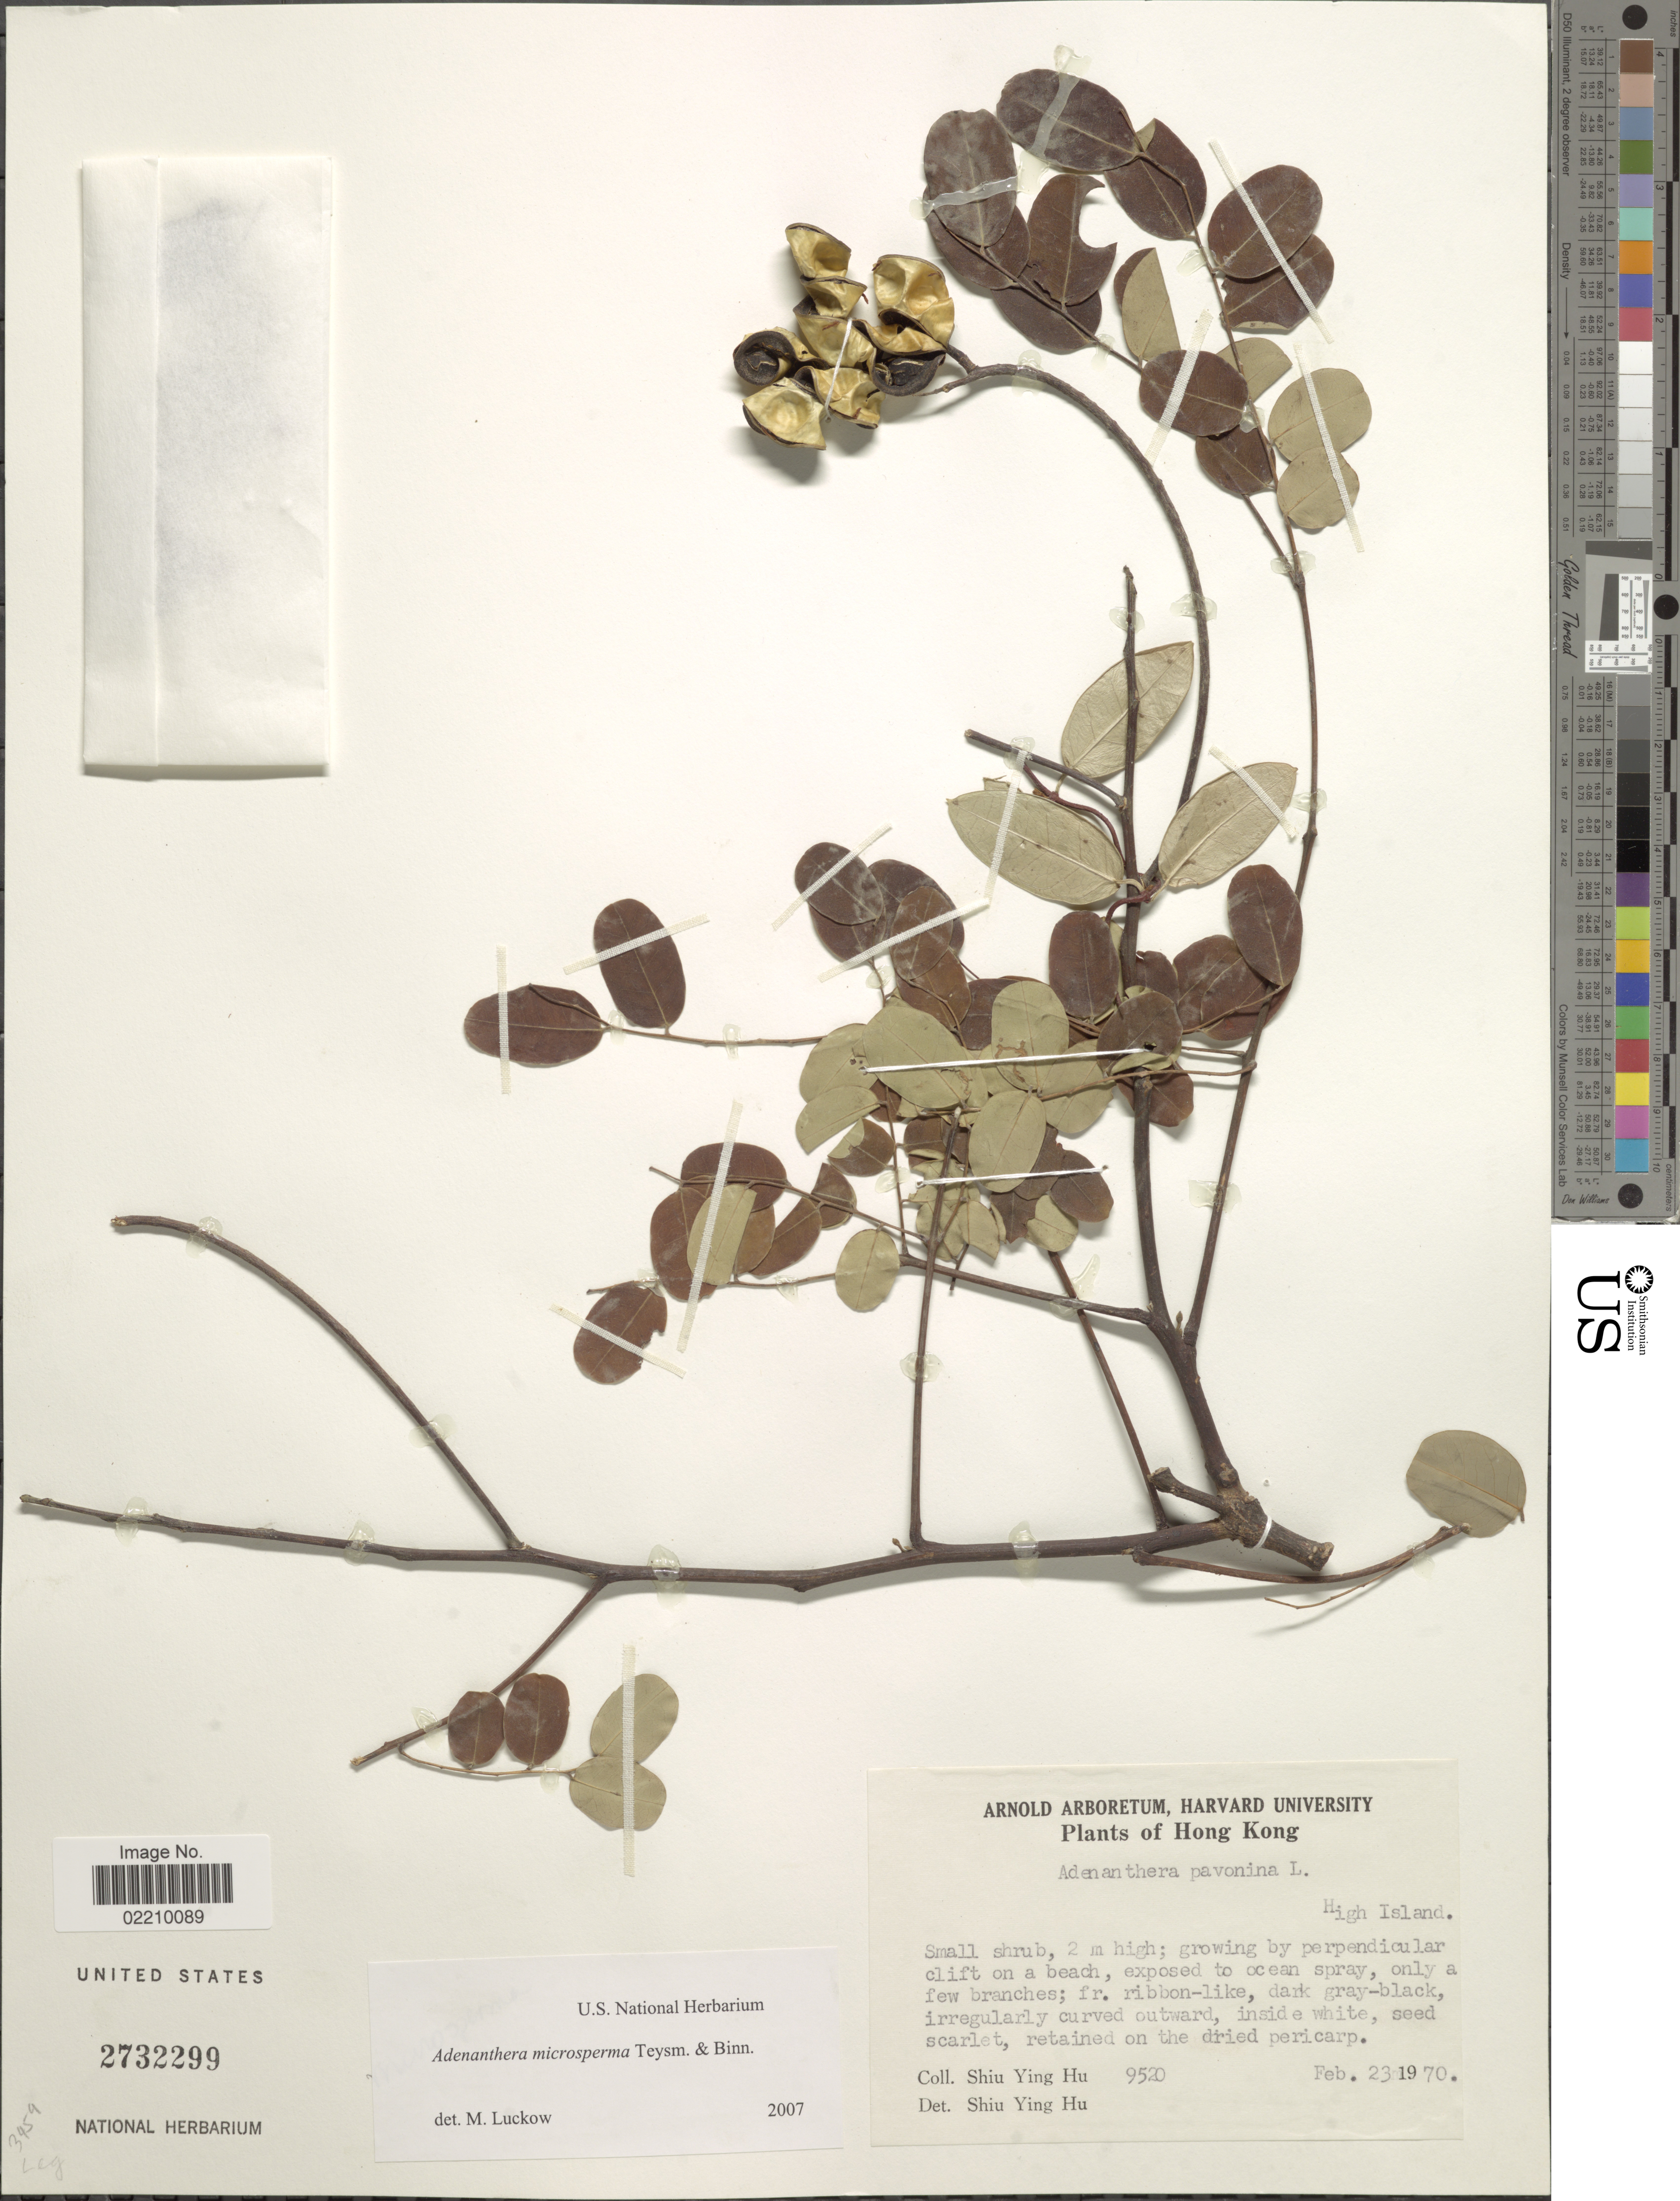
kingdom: Plantae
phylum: Tracheophyta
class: Magnoliopsida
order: Fabales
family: Fabaceae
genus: Adenanthera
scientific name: Adenanthera microsperma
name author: Teysm. & Binn.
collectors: S. Y. Hu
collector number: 9520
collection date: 1970-02-23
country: China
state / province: Hong Kong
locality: High Island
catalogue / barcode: US 2732299